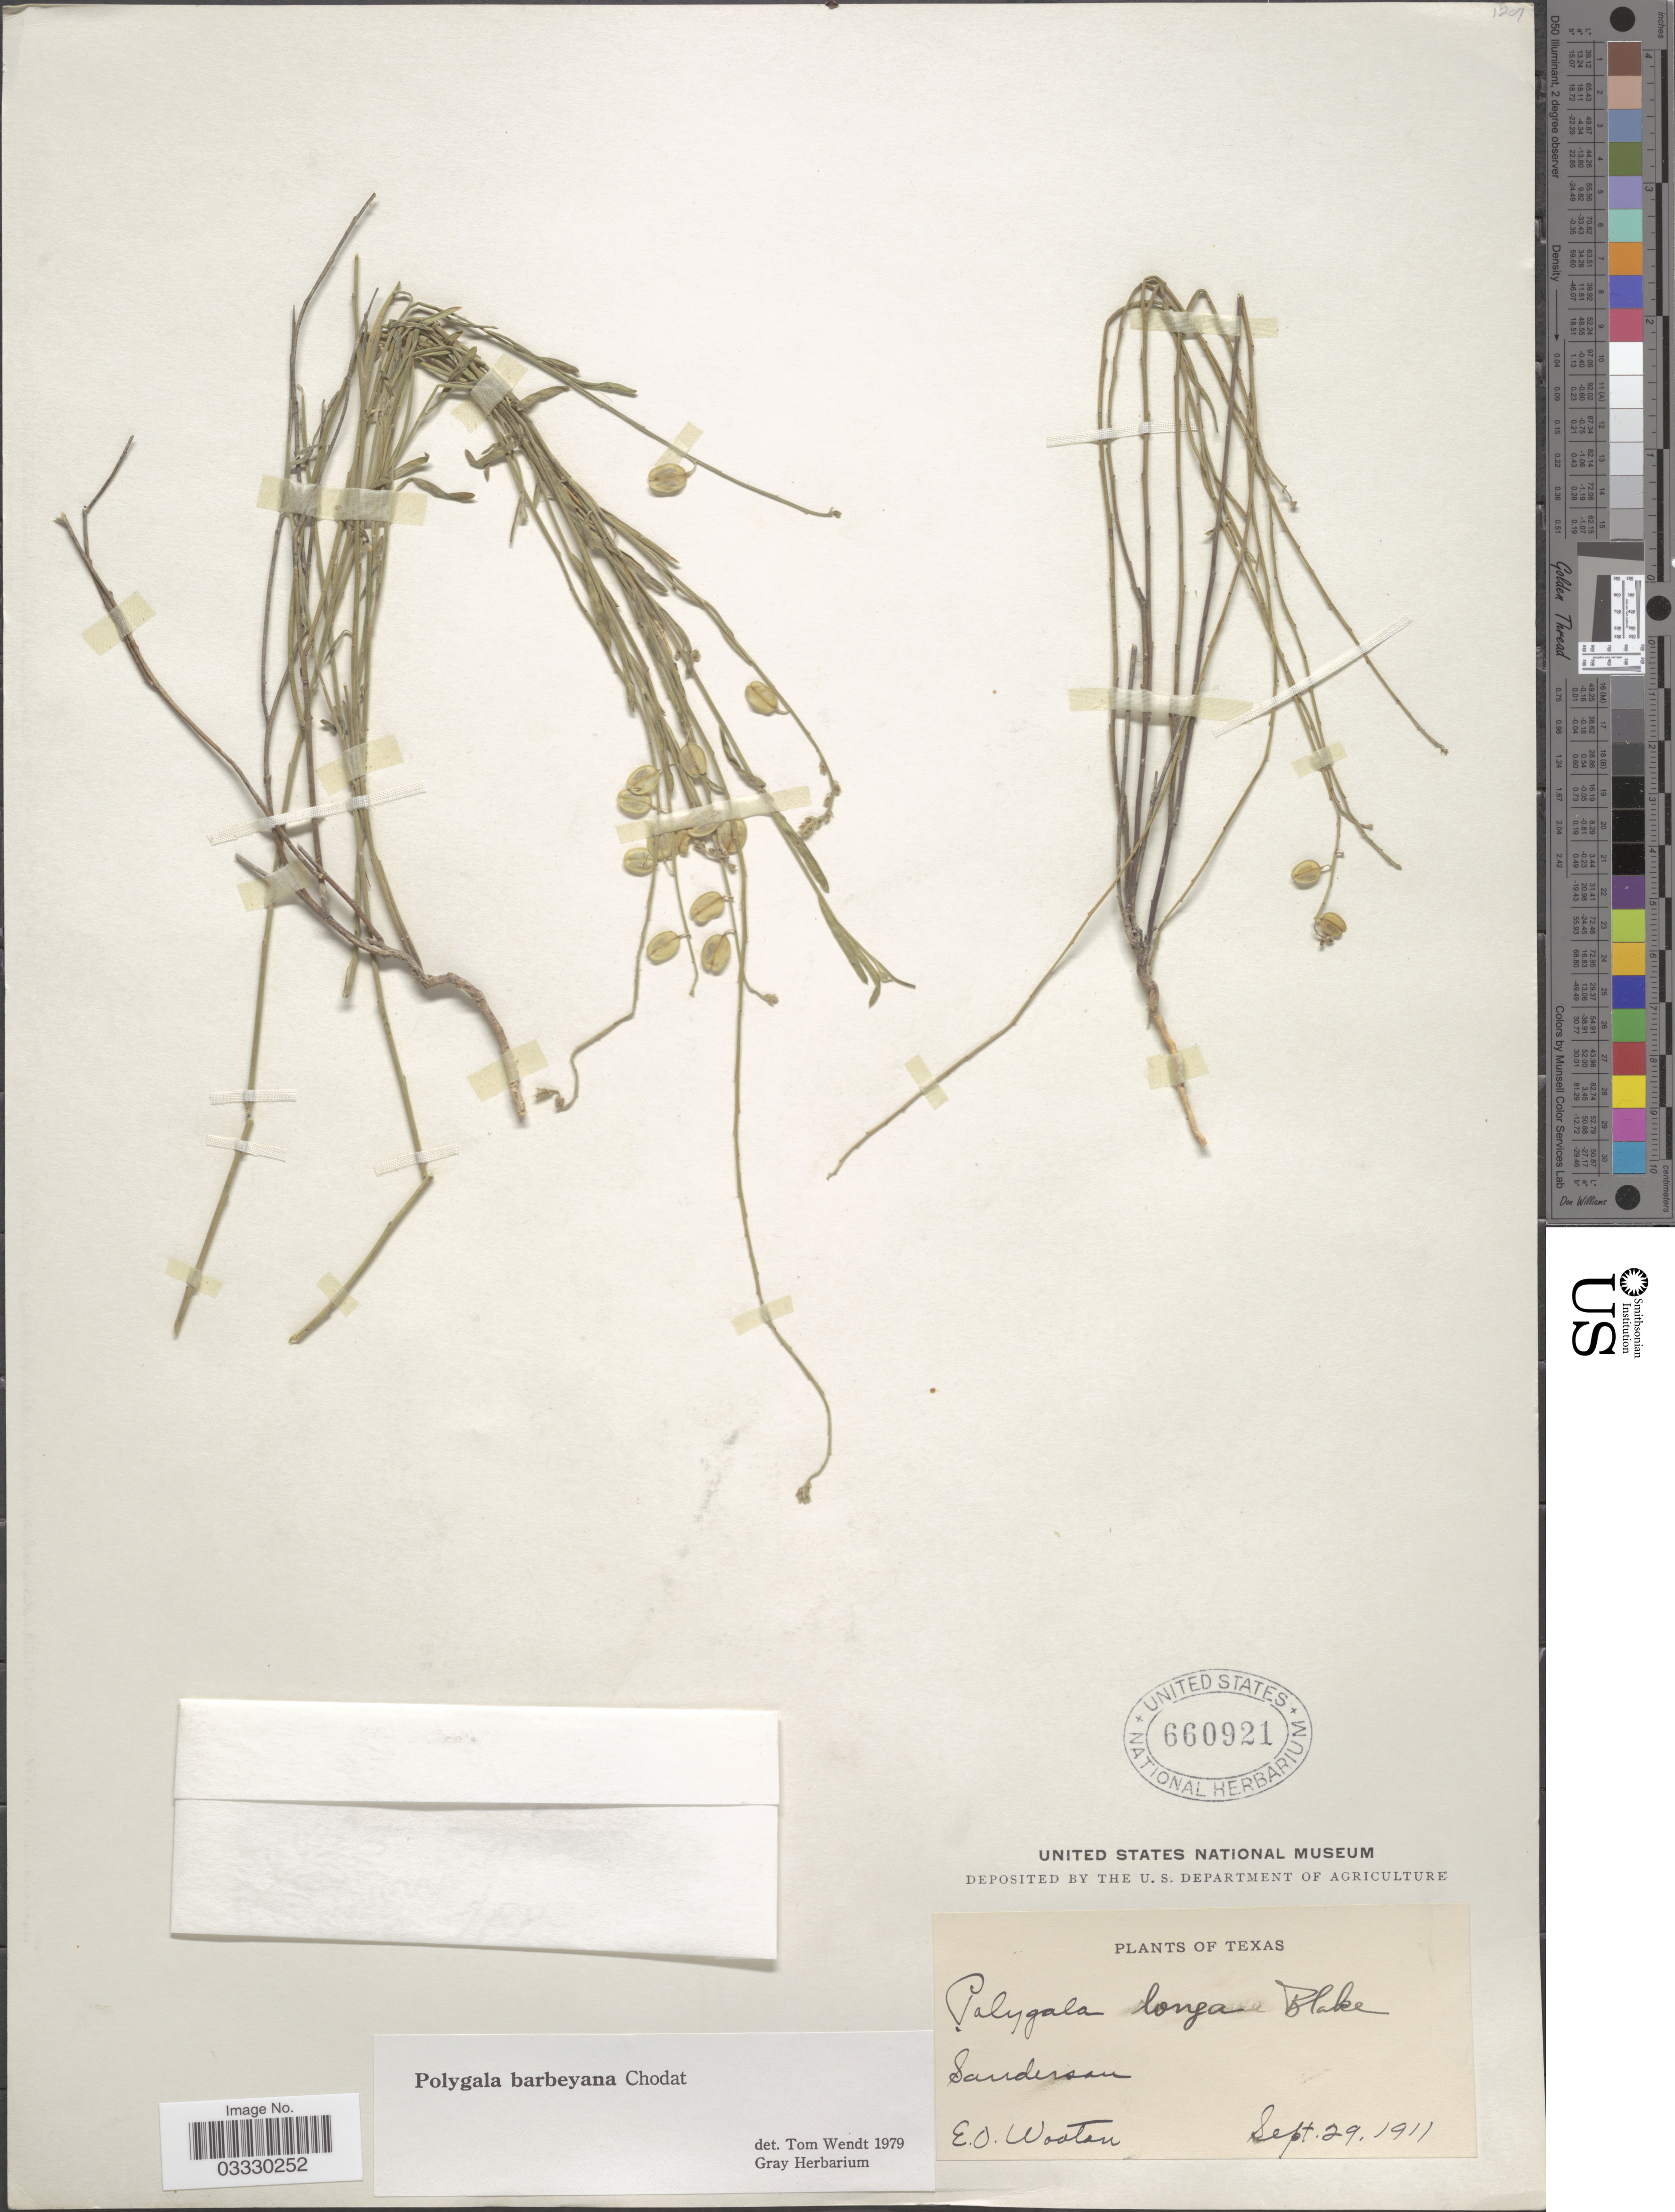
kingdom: Plantae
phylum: Tracheophyta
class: Magnoliopsida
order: Fabales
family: Polygalaceae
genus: Hebecarpa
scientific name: Hebecarpa barbeyana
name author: (Chodat) J.R. Abbott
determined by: Strong, Mark T., (BOT), Smithsonian Institution - National Museum of Natural History (UNITED STATES)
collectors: E. O. Wooton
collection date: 1911-09-29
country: United States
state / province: Texas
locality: Sanderson.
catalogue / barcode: US 660921